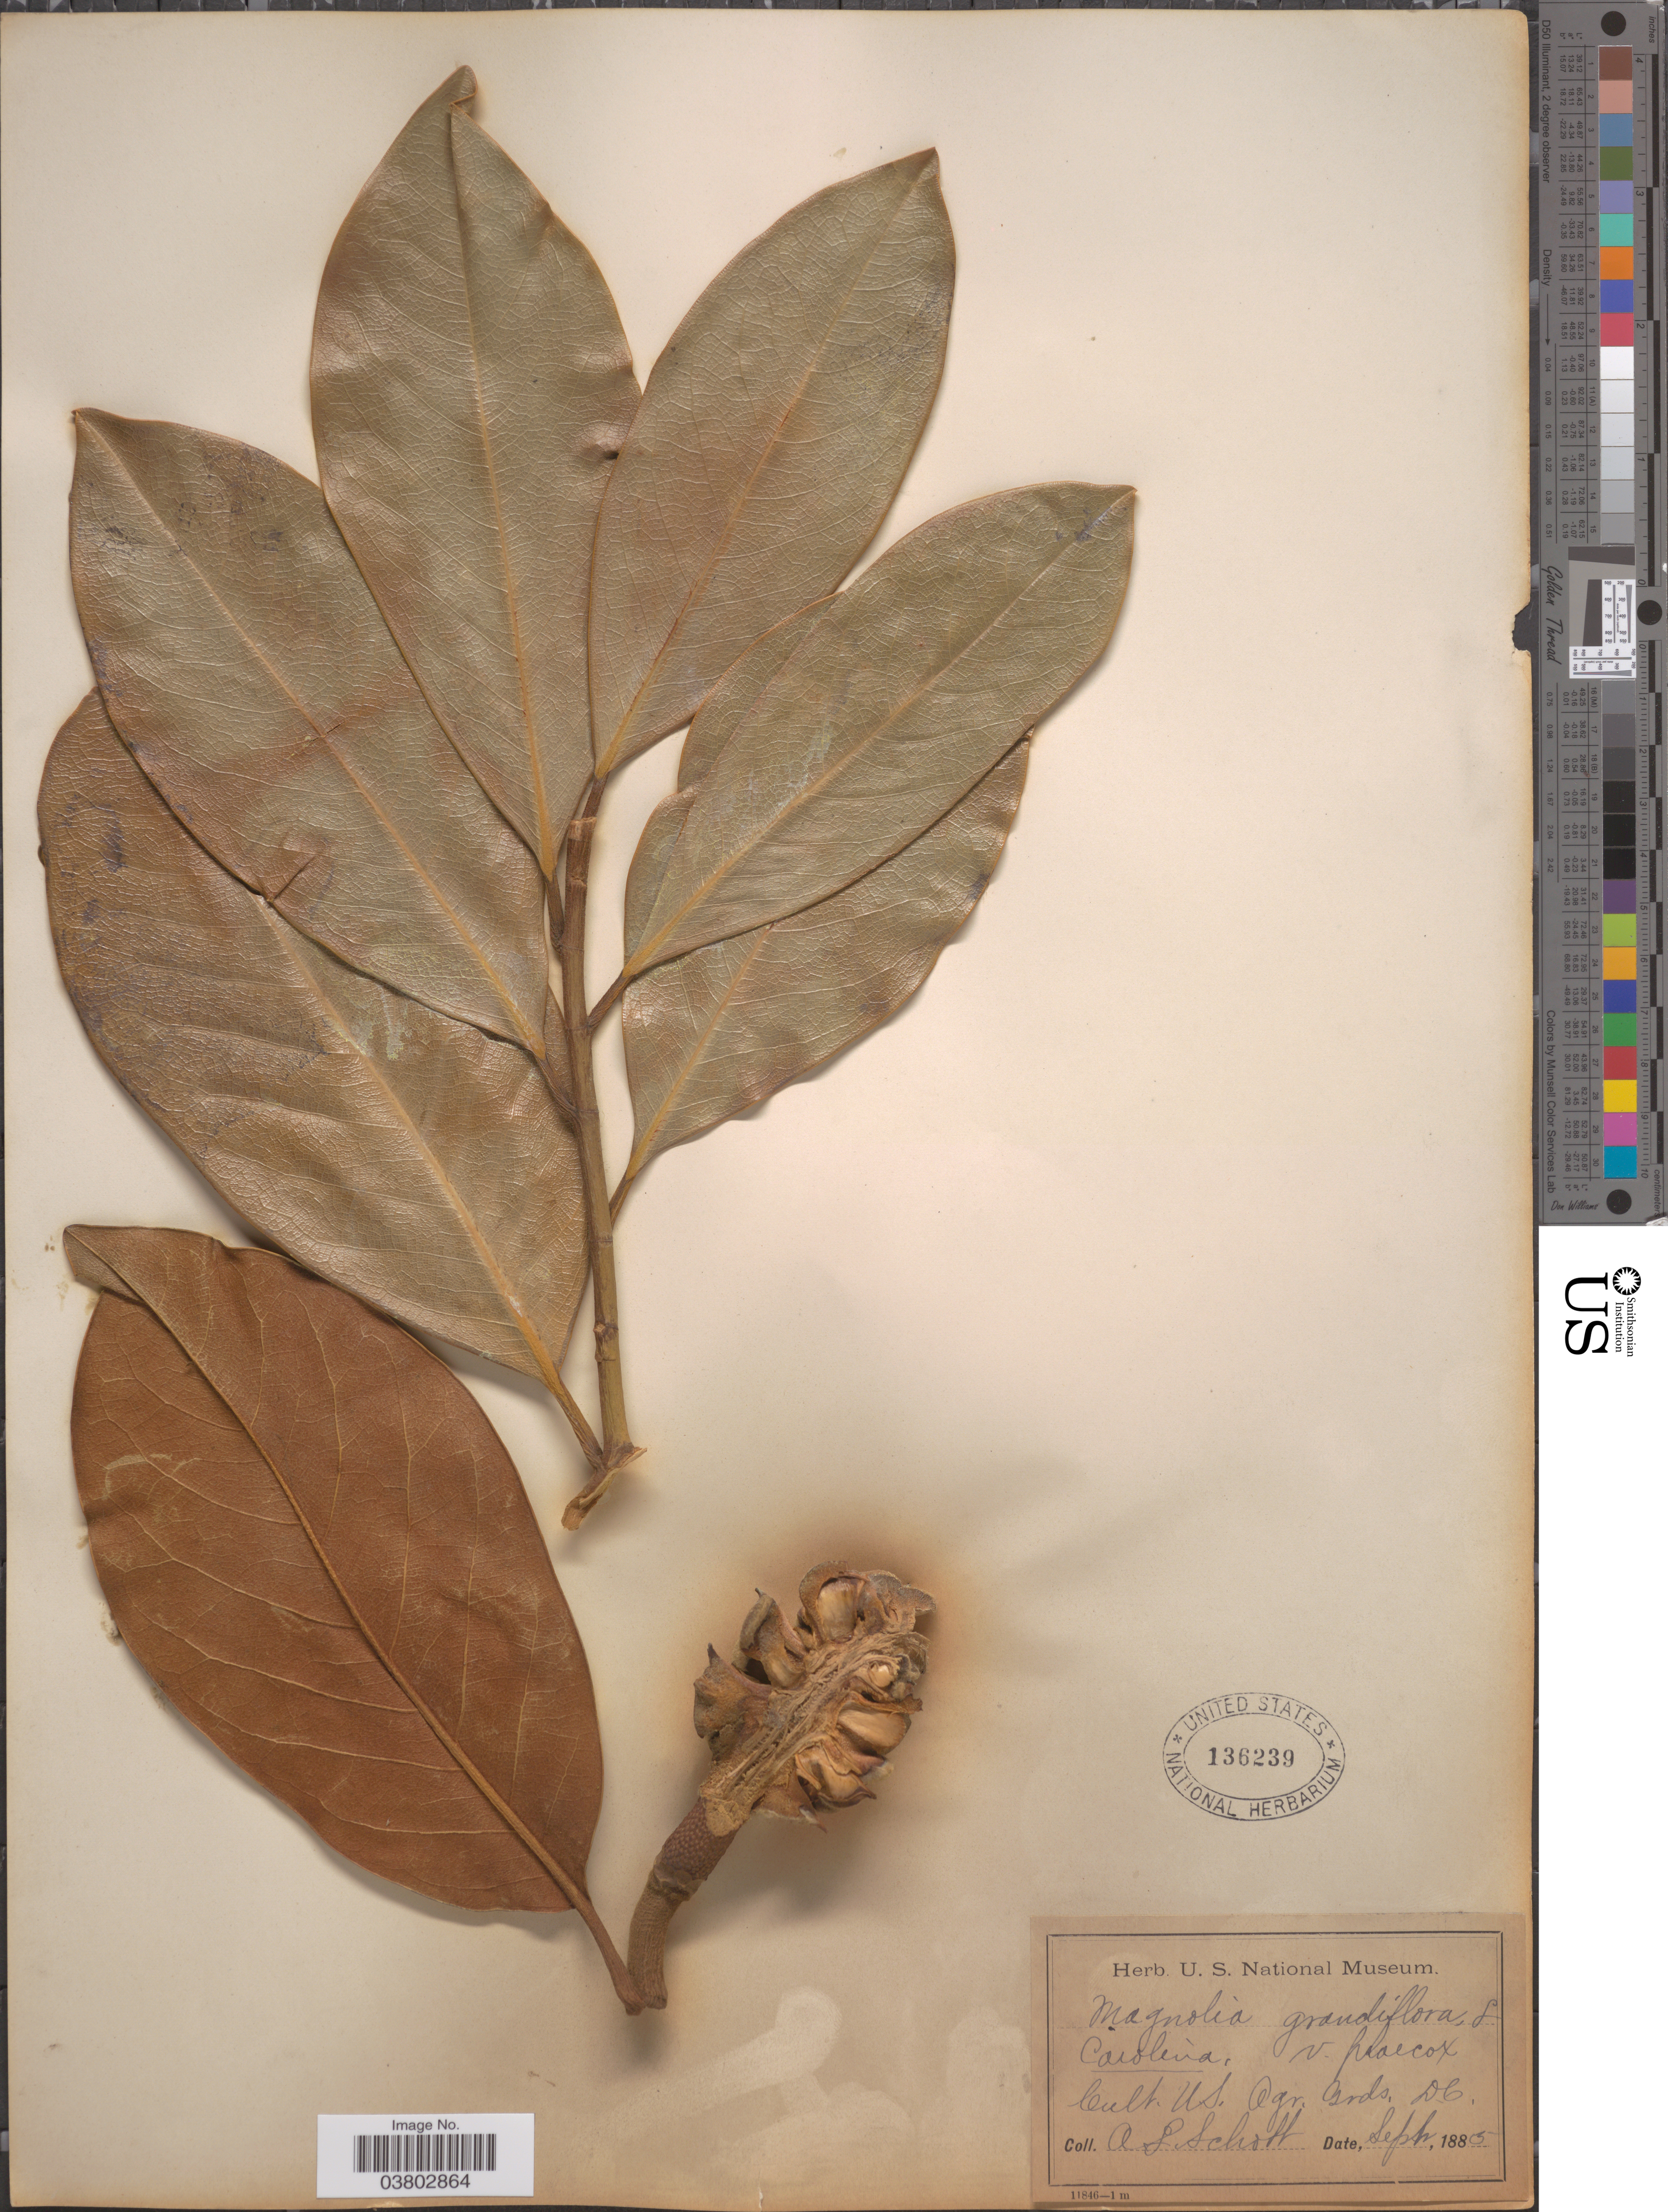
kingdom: Plantae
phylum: Tracheophyta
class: Magnoliopsida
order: Magnoliales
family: Magnoliaceae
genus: Magnolia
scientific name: Magnolia grandiflora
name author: L.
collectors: A. L. Schott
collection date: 1885-09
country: United States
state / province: District of Columbia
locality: U.S. Agr. Grds.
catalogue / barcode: US 136239